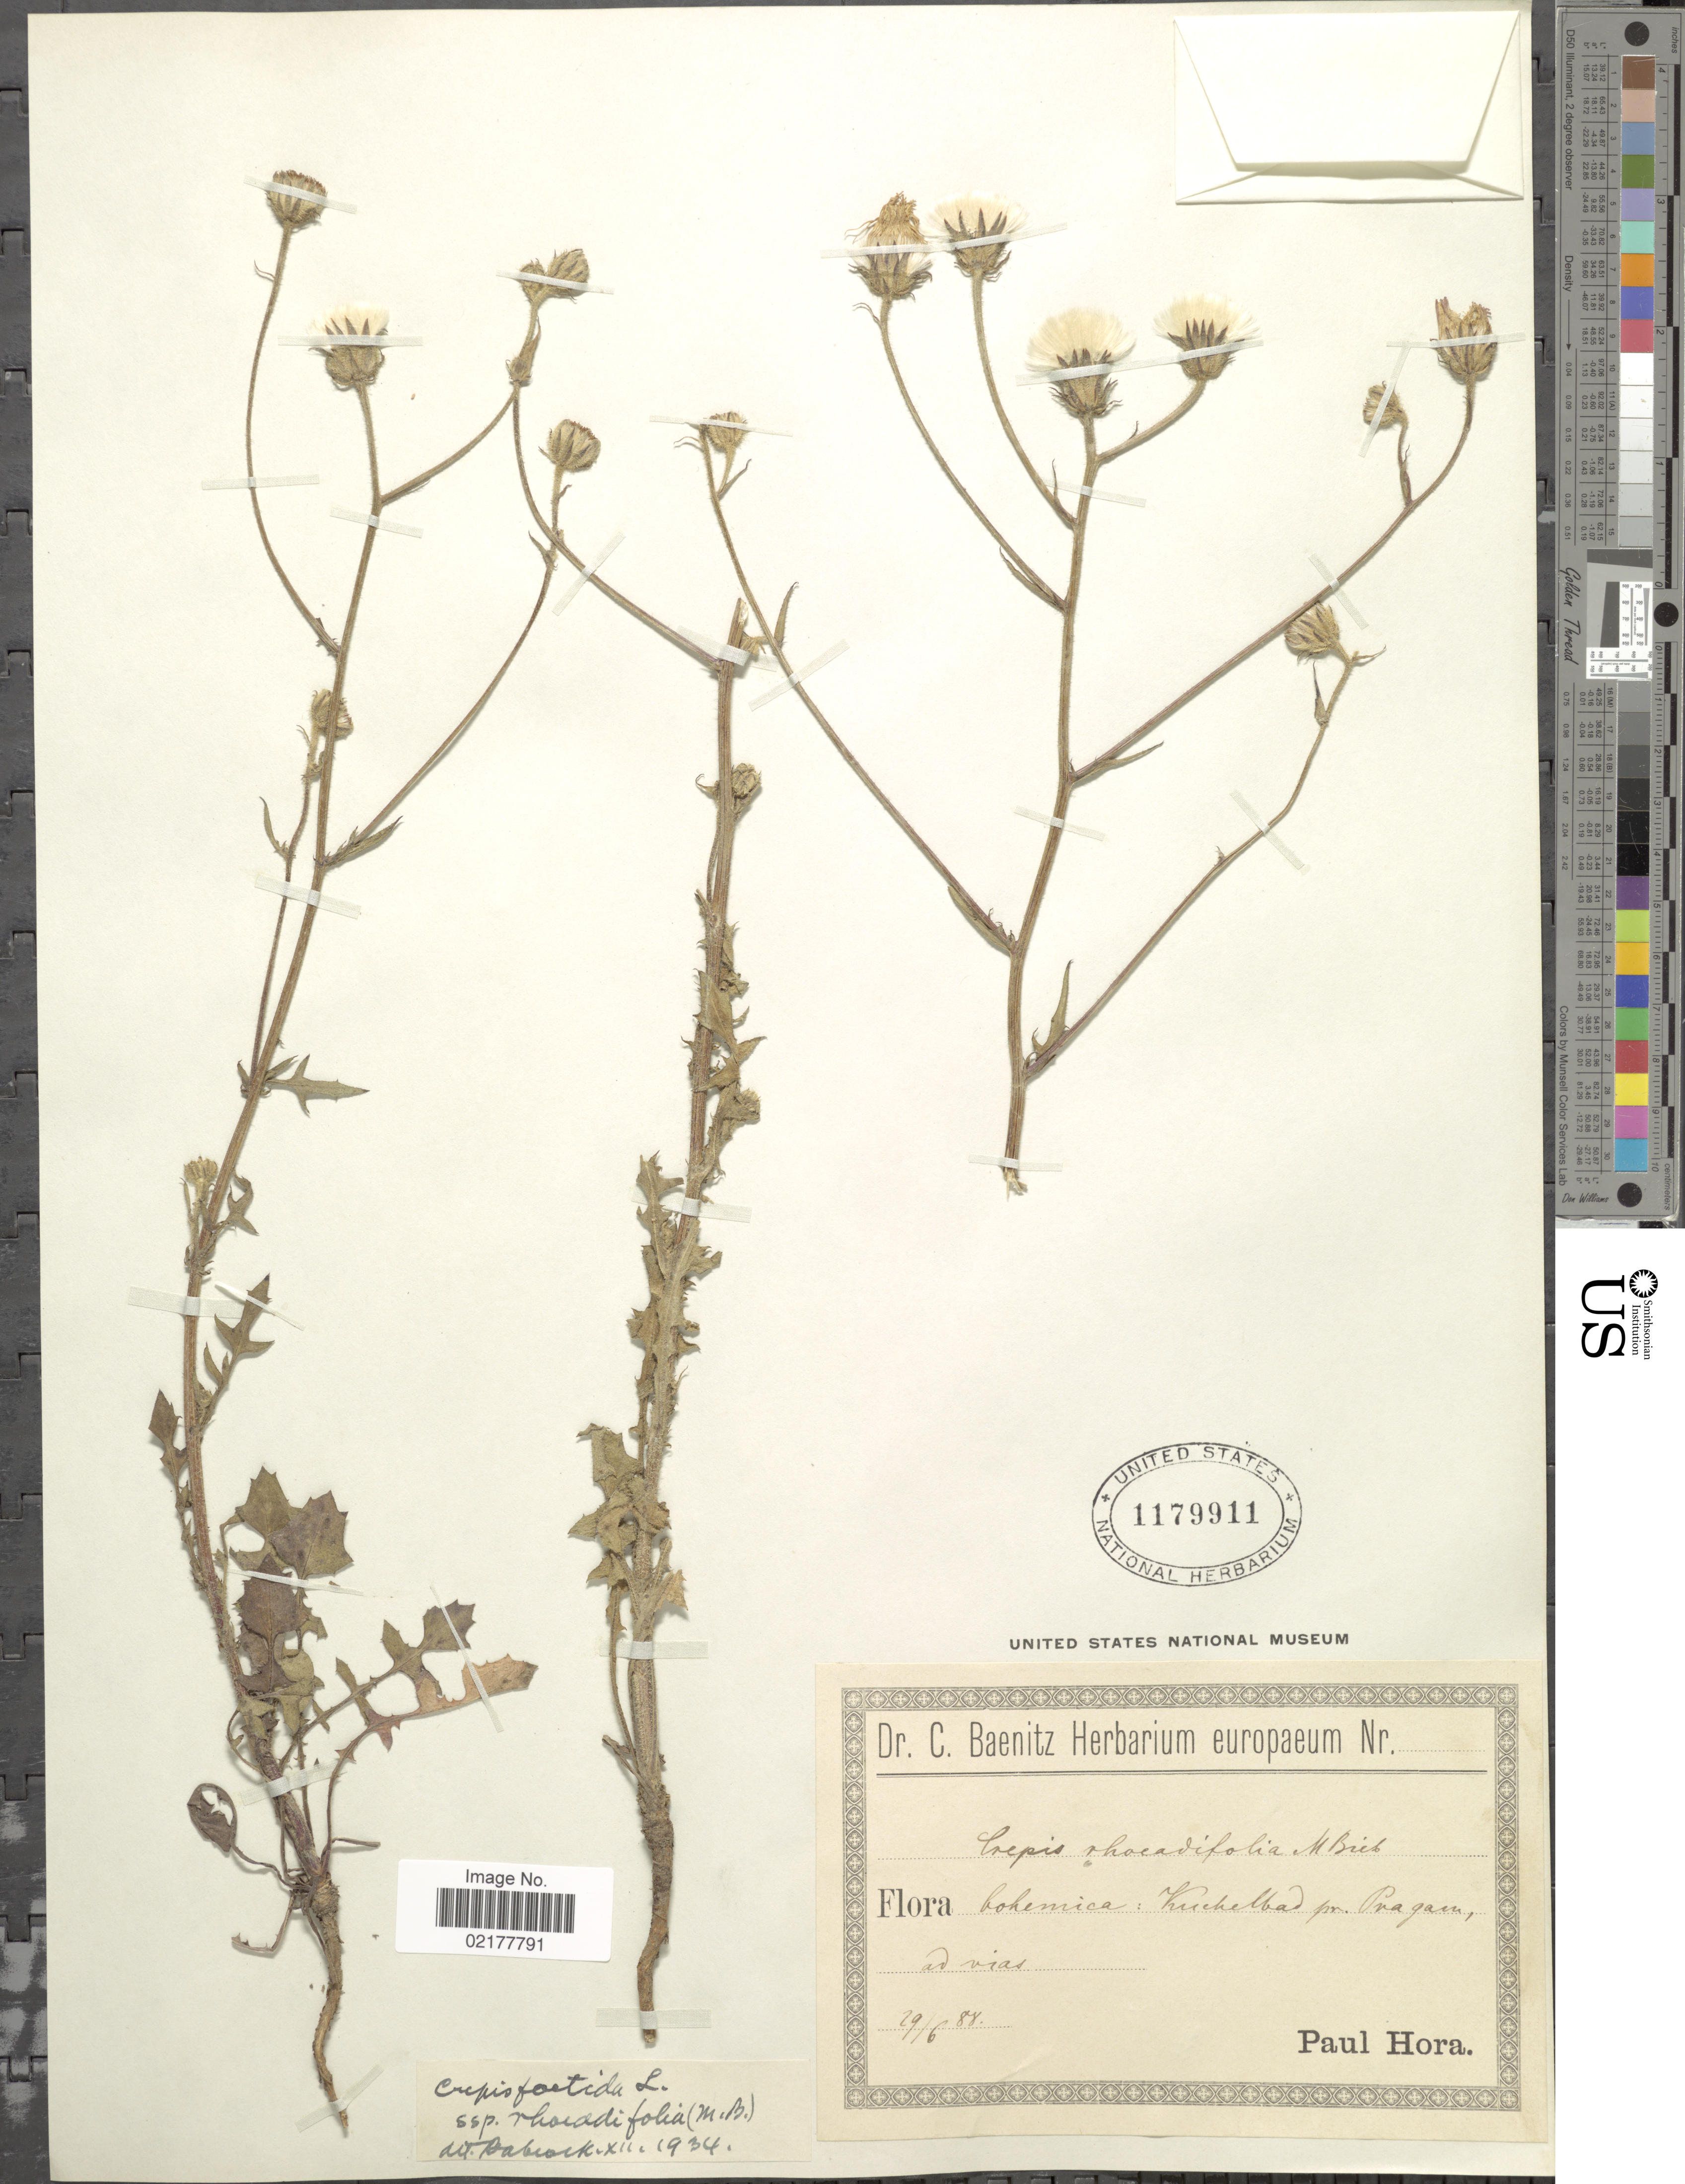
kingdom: Plantae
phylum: Tracheophyta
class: Magnoliopsida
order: Asterales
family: Asteraceae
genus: Crepis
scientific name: Crepis foetida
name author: L.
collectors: P. Hora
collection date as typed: Transcribed d/m/y: 29/6/88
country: Czechia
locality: Bohemica: Zuchelbad pr. Pragarn [interpreted]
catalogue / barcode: US 1179911